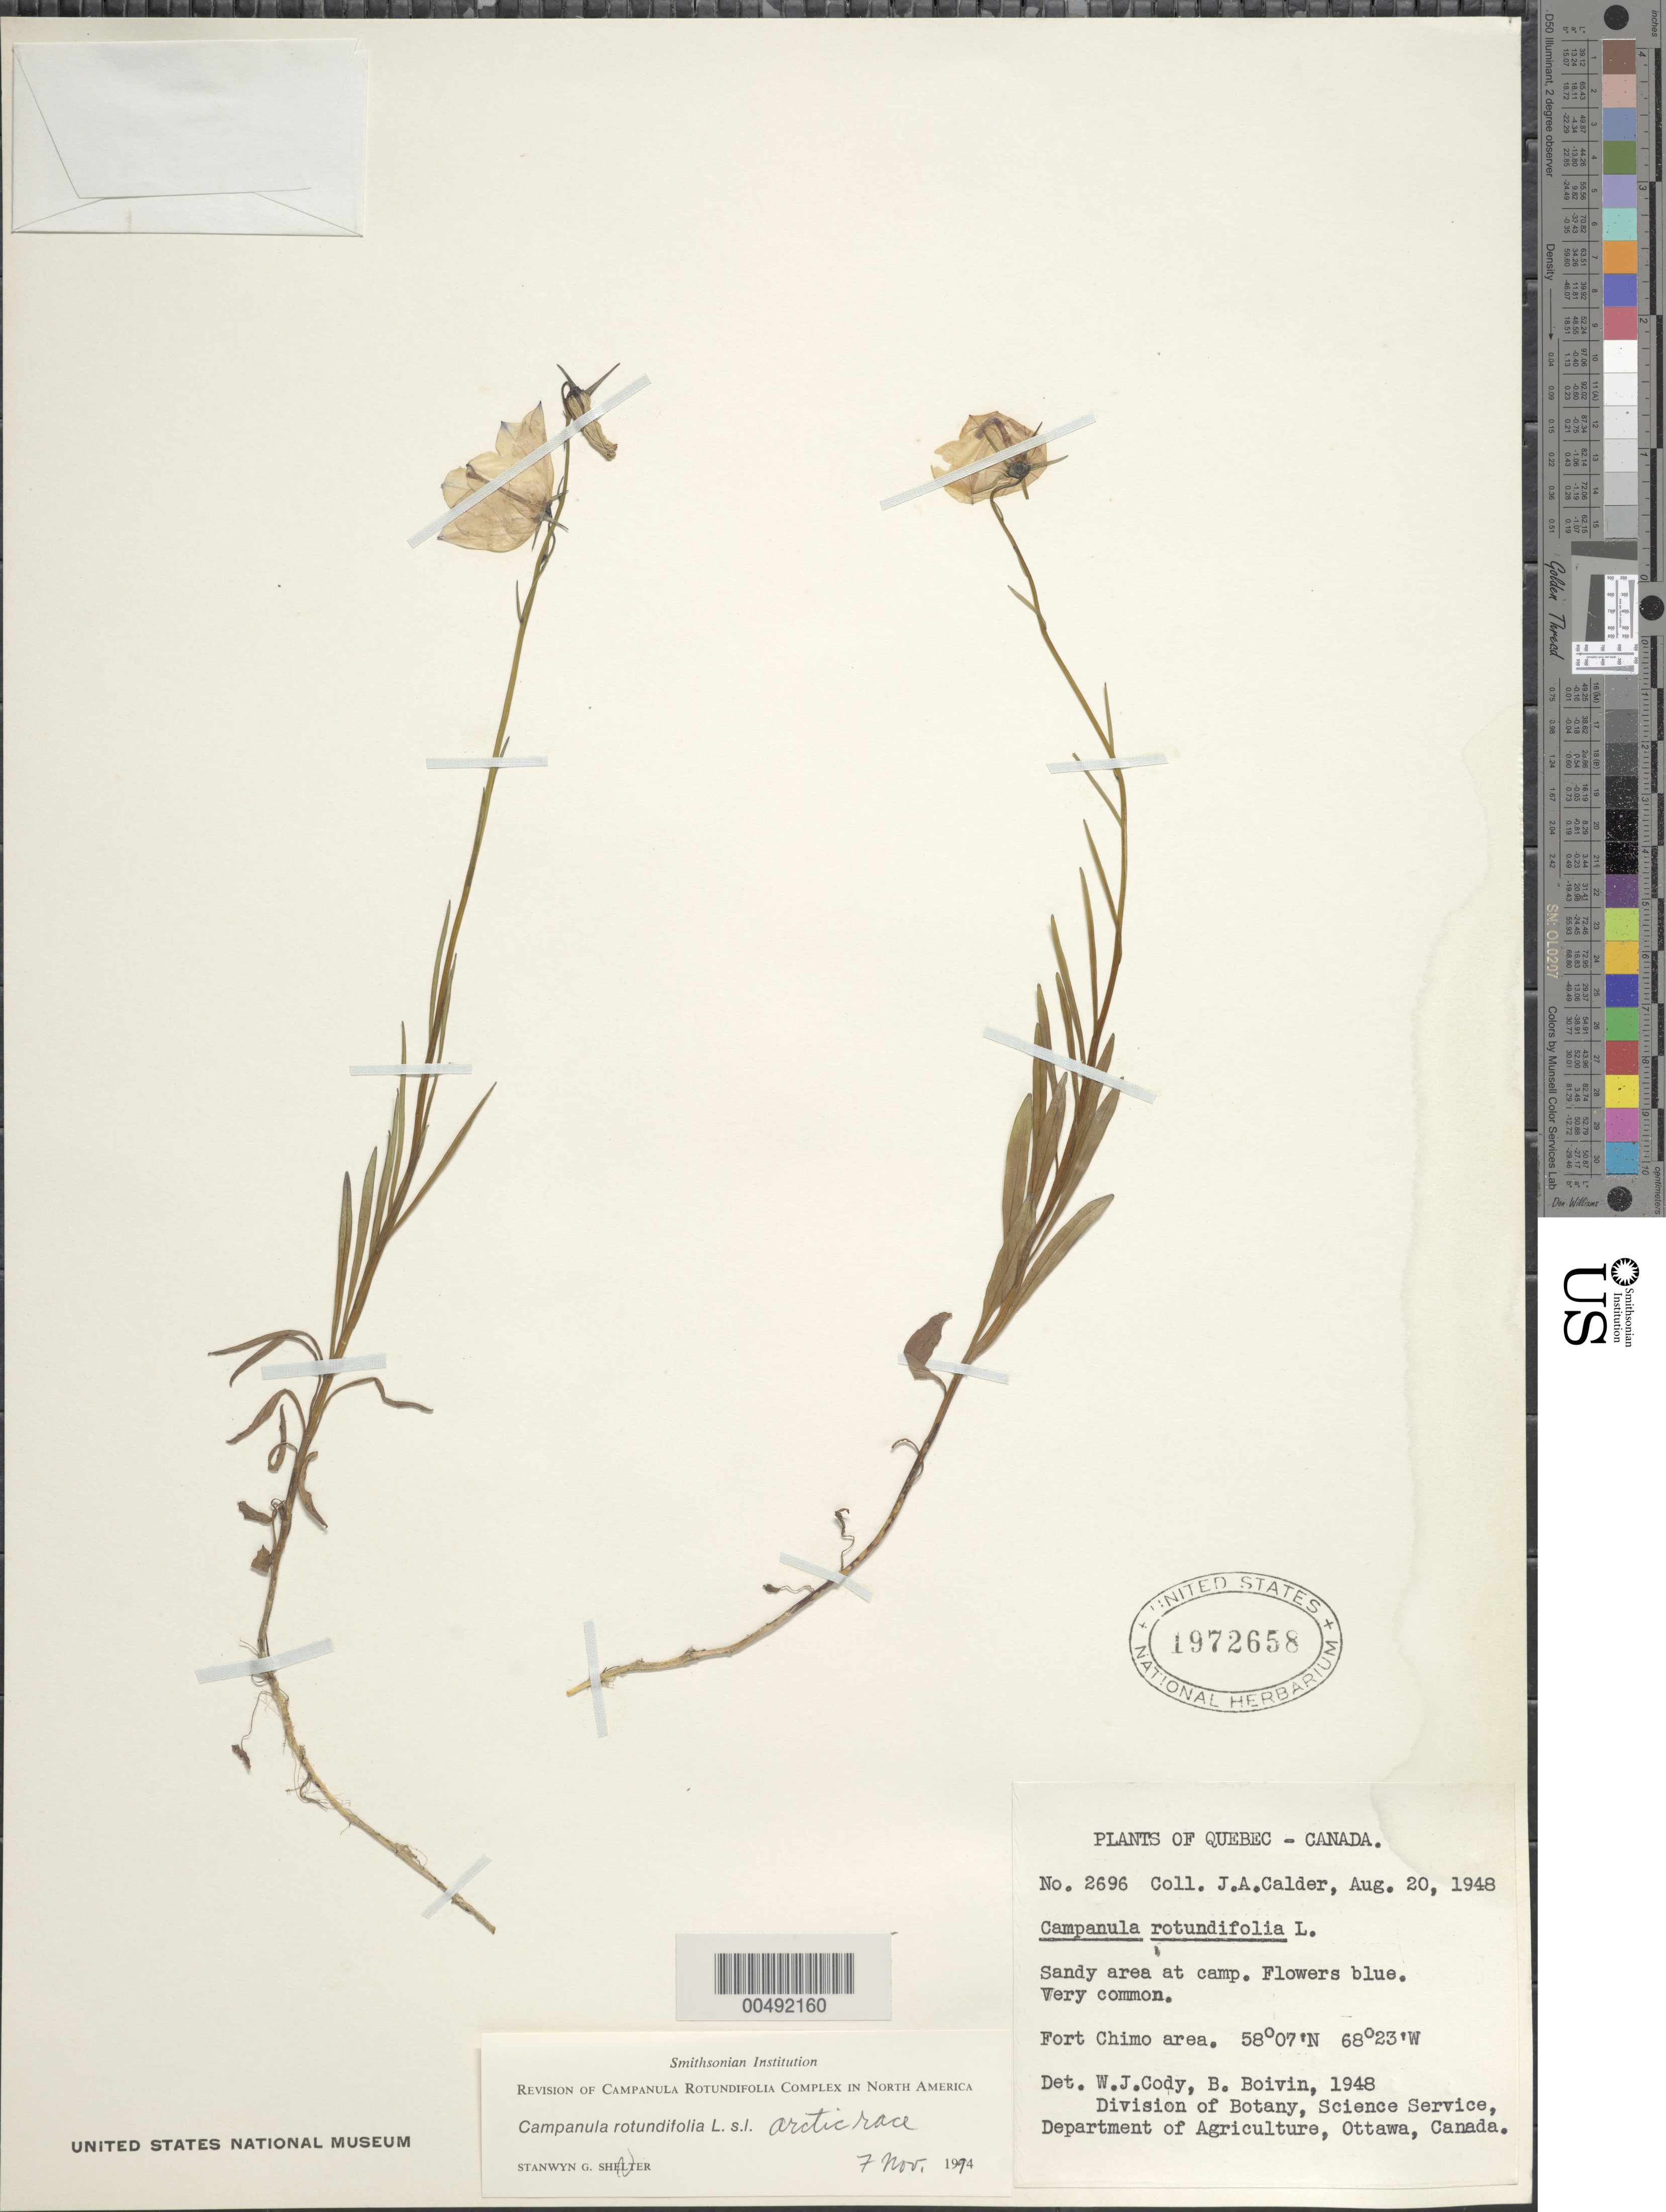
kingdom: Plantae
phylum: Tracheophyta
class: Magnoliopsida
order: Asterales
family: Campanulaceae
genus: Campanula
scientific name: Campanula rotundifolia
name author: L.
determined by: Cody, W. J.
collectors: J. A. Calder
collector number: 2696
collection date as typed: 20 Aug 1948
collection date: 1948-08-20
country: Canada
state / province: Quebec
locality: Fort Chimo area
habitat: sandy area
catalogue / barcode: US 1972658